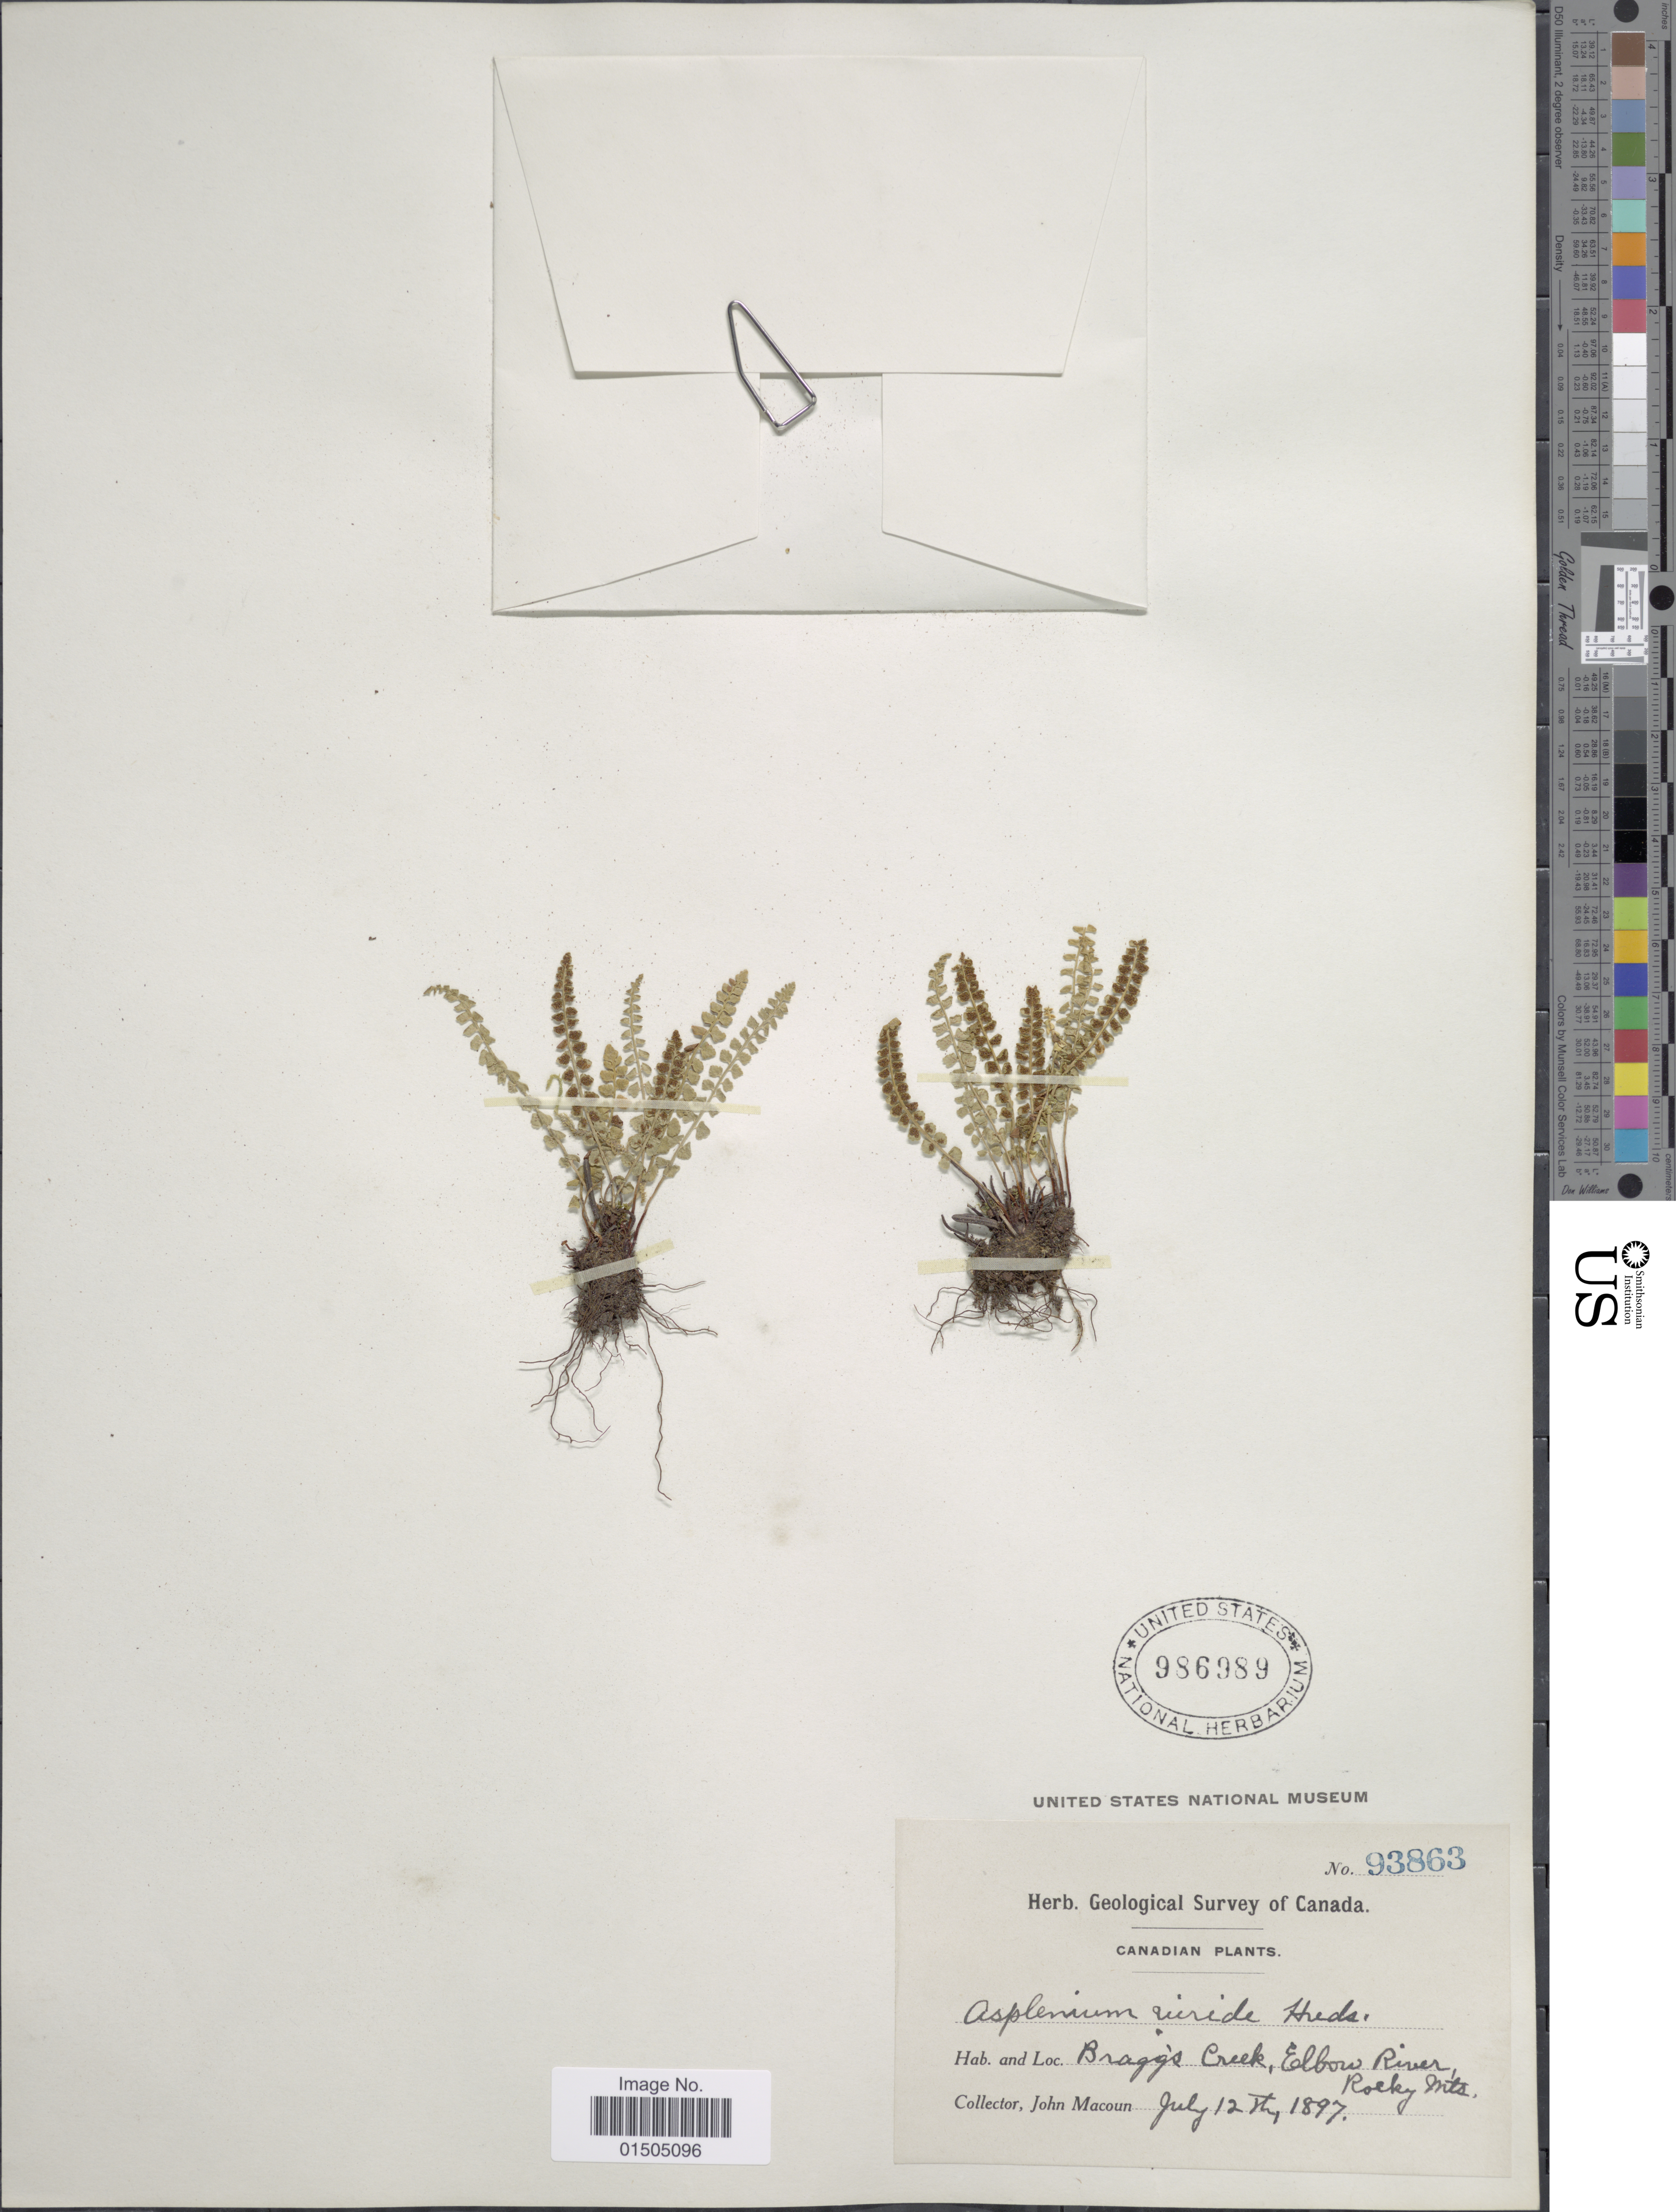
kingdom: Plantae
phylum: Tracheophyta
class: Polypodiopsida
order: Polypodiales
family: Aspleniaceae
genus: Asplenium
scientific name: Asplenium trichomanes-ramosum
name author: L.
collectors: J. Macoun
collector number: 93863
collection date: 1897-07-12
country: Canada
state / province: Alberta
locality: Bragg's Creek, Elbow River, Rocky Mts.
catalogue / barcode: US 986989